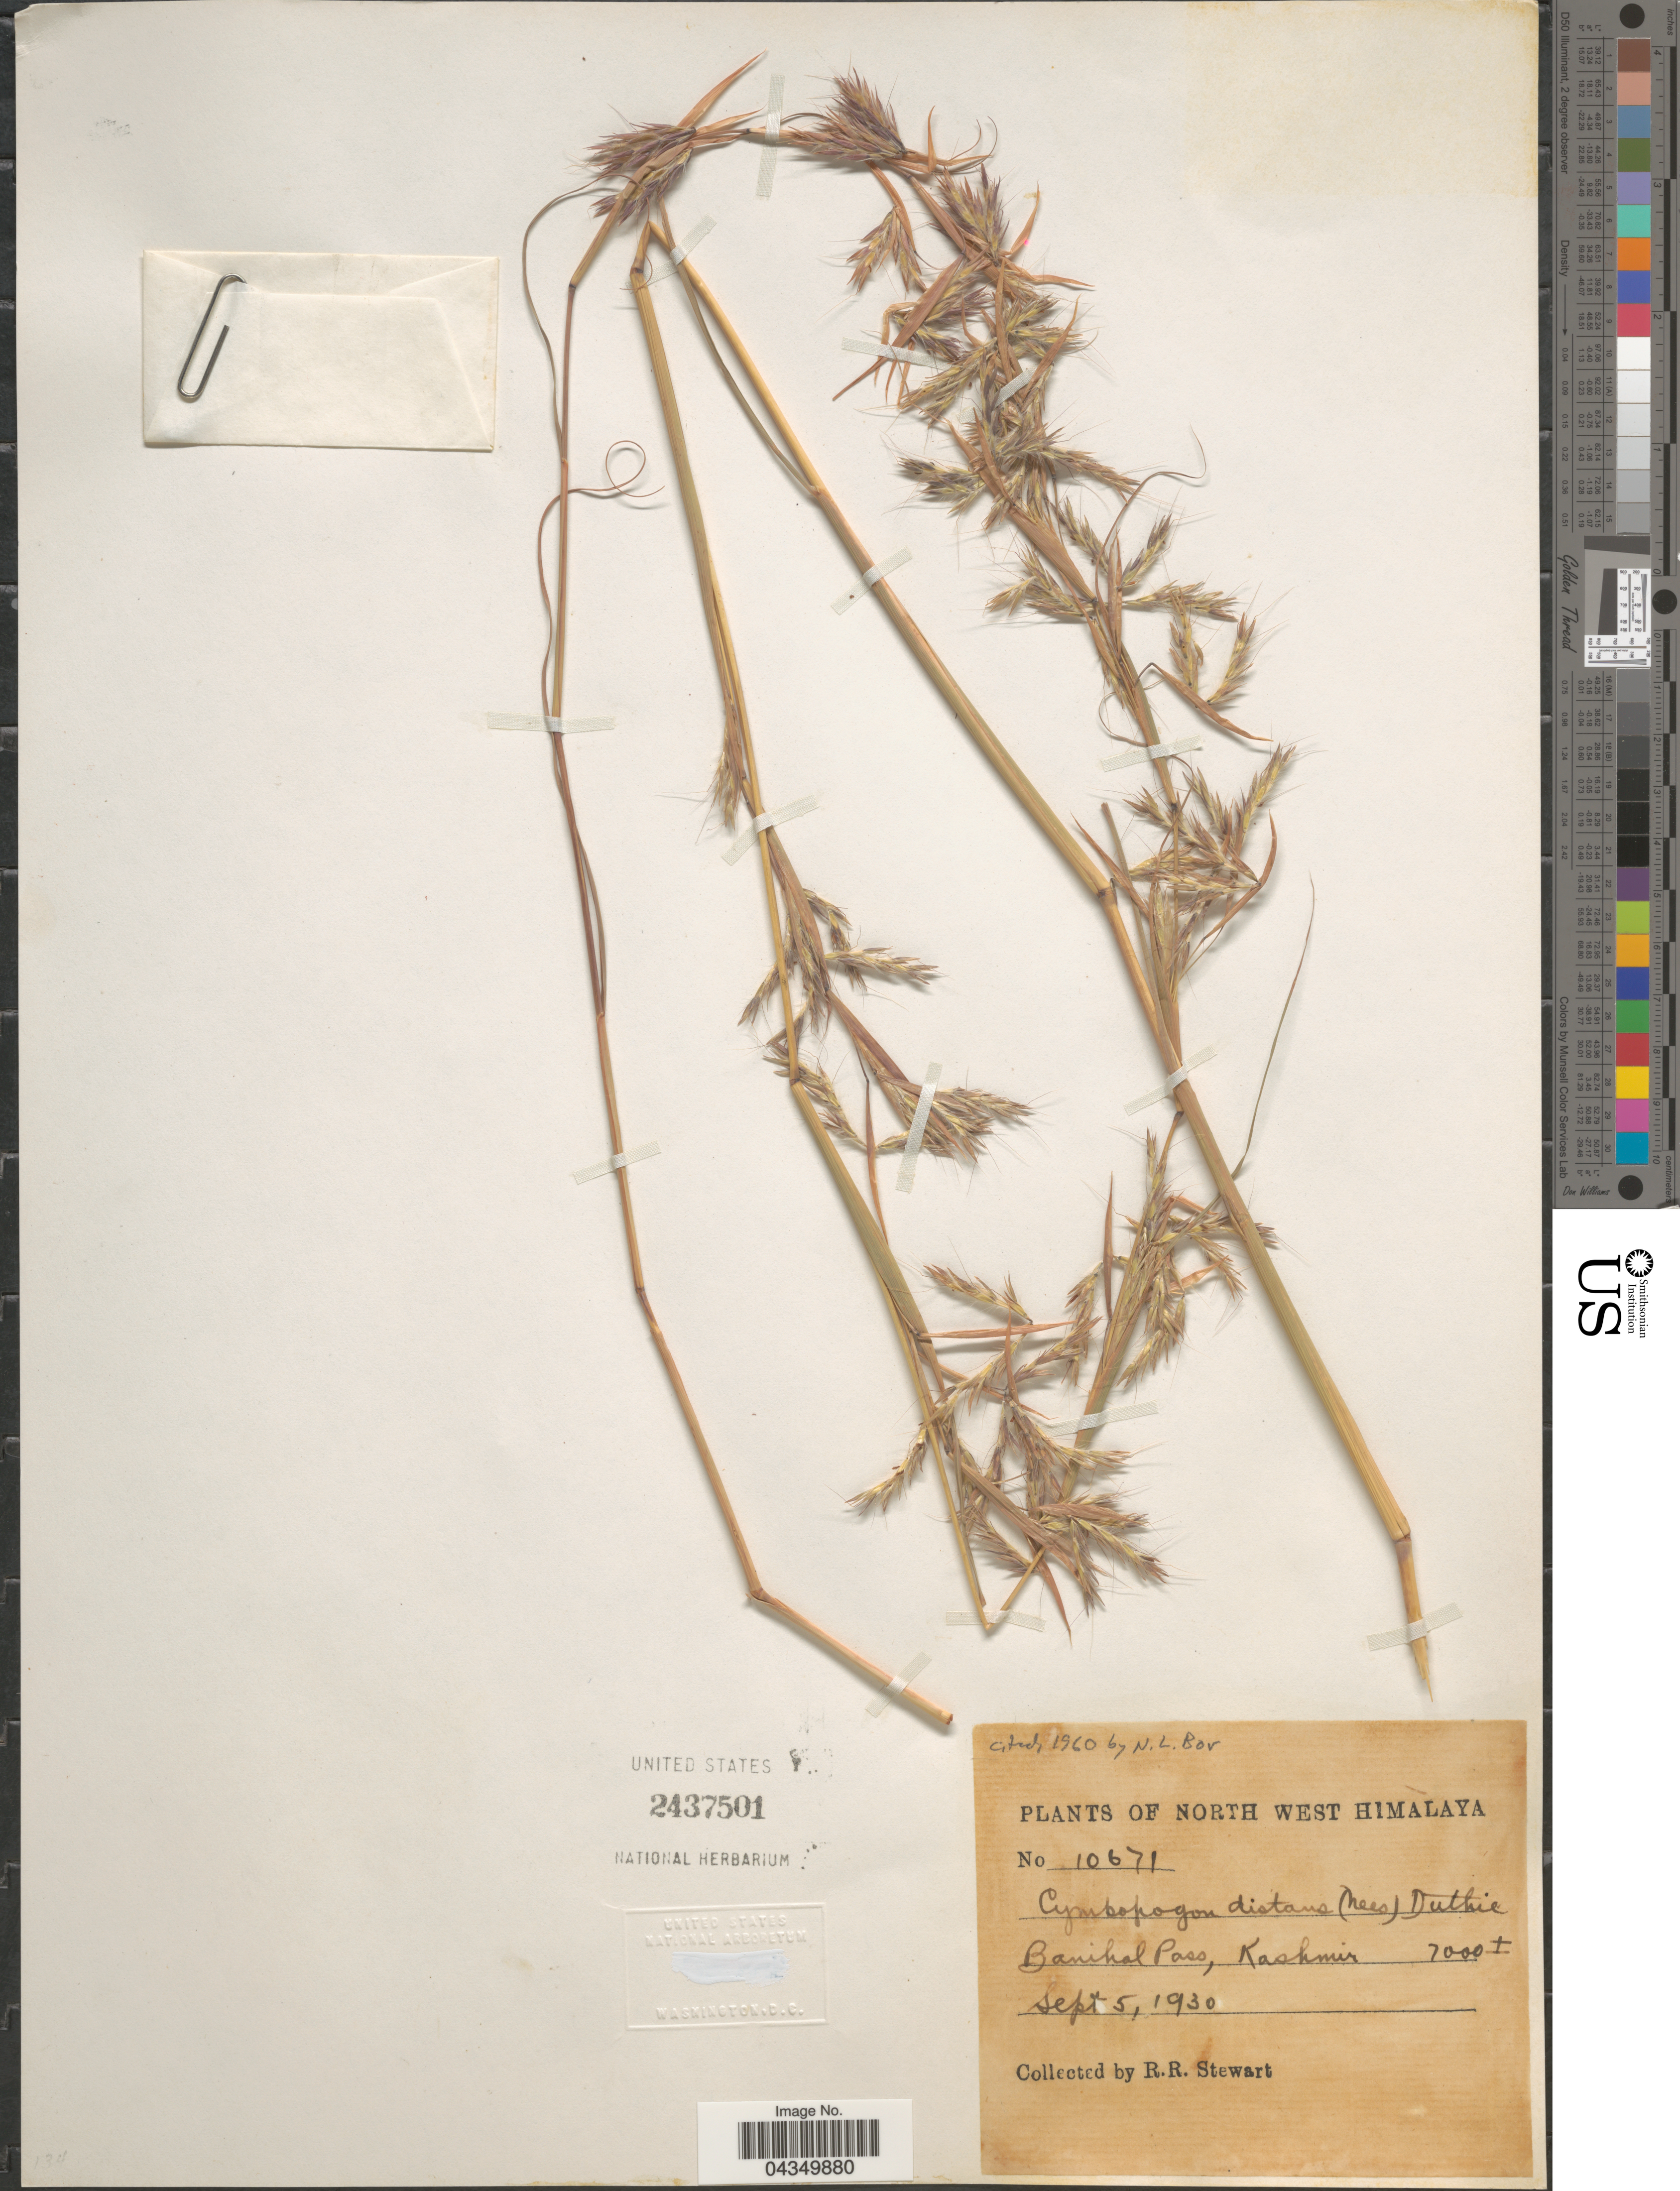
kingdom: Plantae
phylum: Tracheophyta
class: Liliopsida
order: Poales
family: Poaceae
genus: Cymbopogon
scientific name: Cymbopogon distans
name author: (Nees ex Steud.) Willd.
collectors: R. Stewart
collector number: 10671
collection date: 1930-09-05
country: India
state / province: Jammu and Kashmir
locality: North West Himalaya. Banihal Pass, Kashmir.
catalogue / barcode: US 2437501